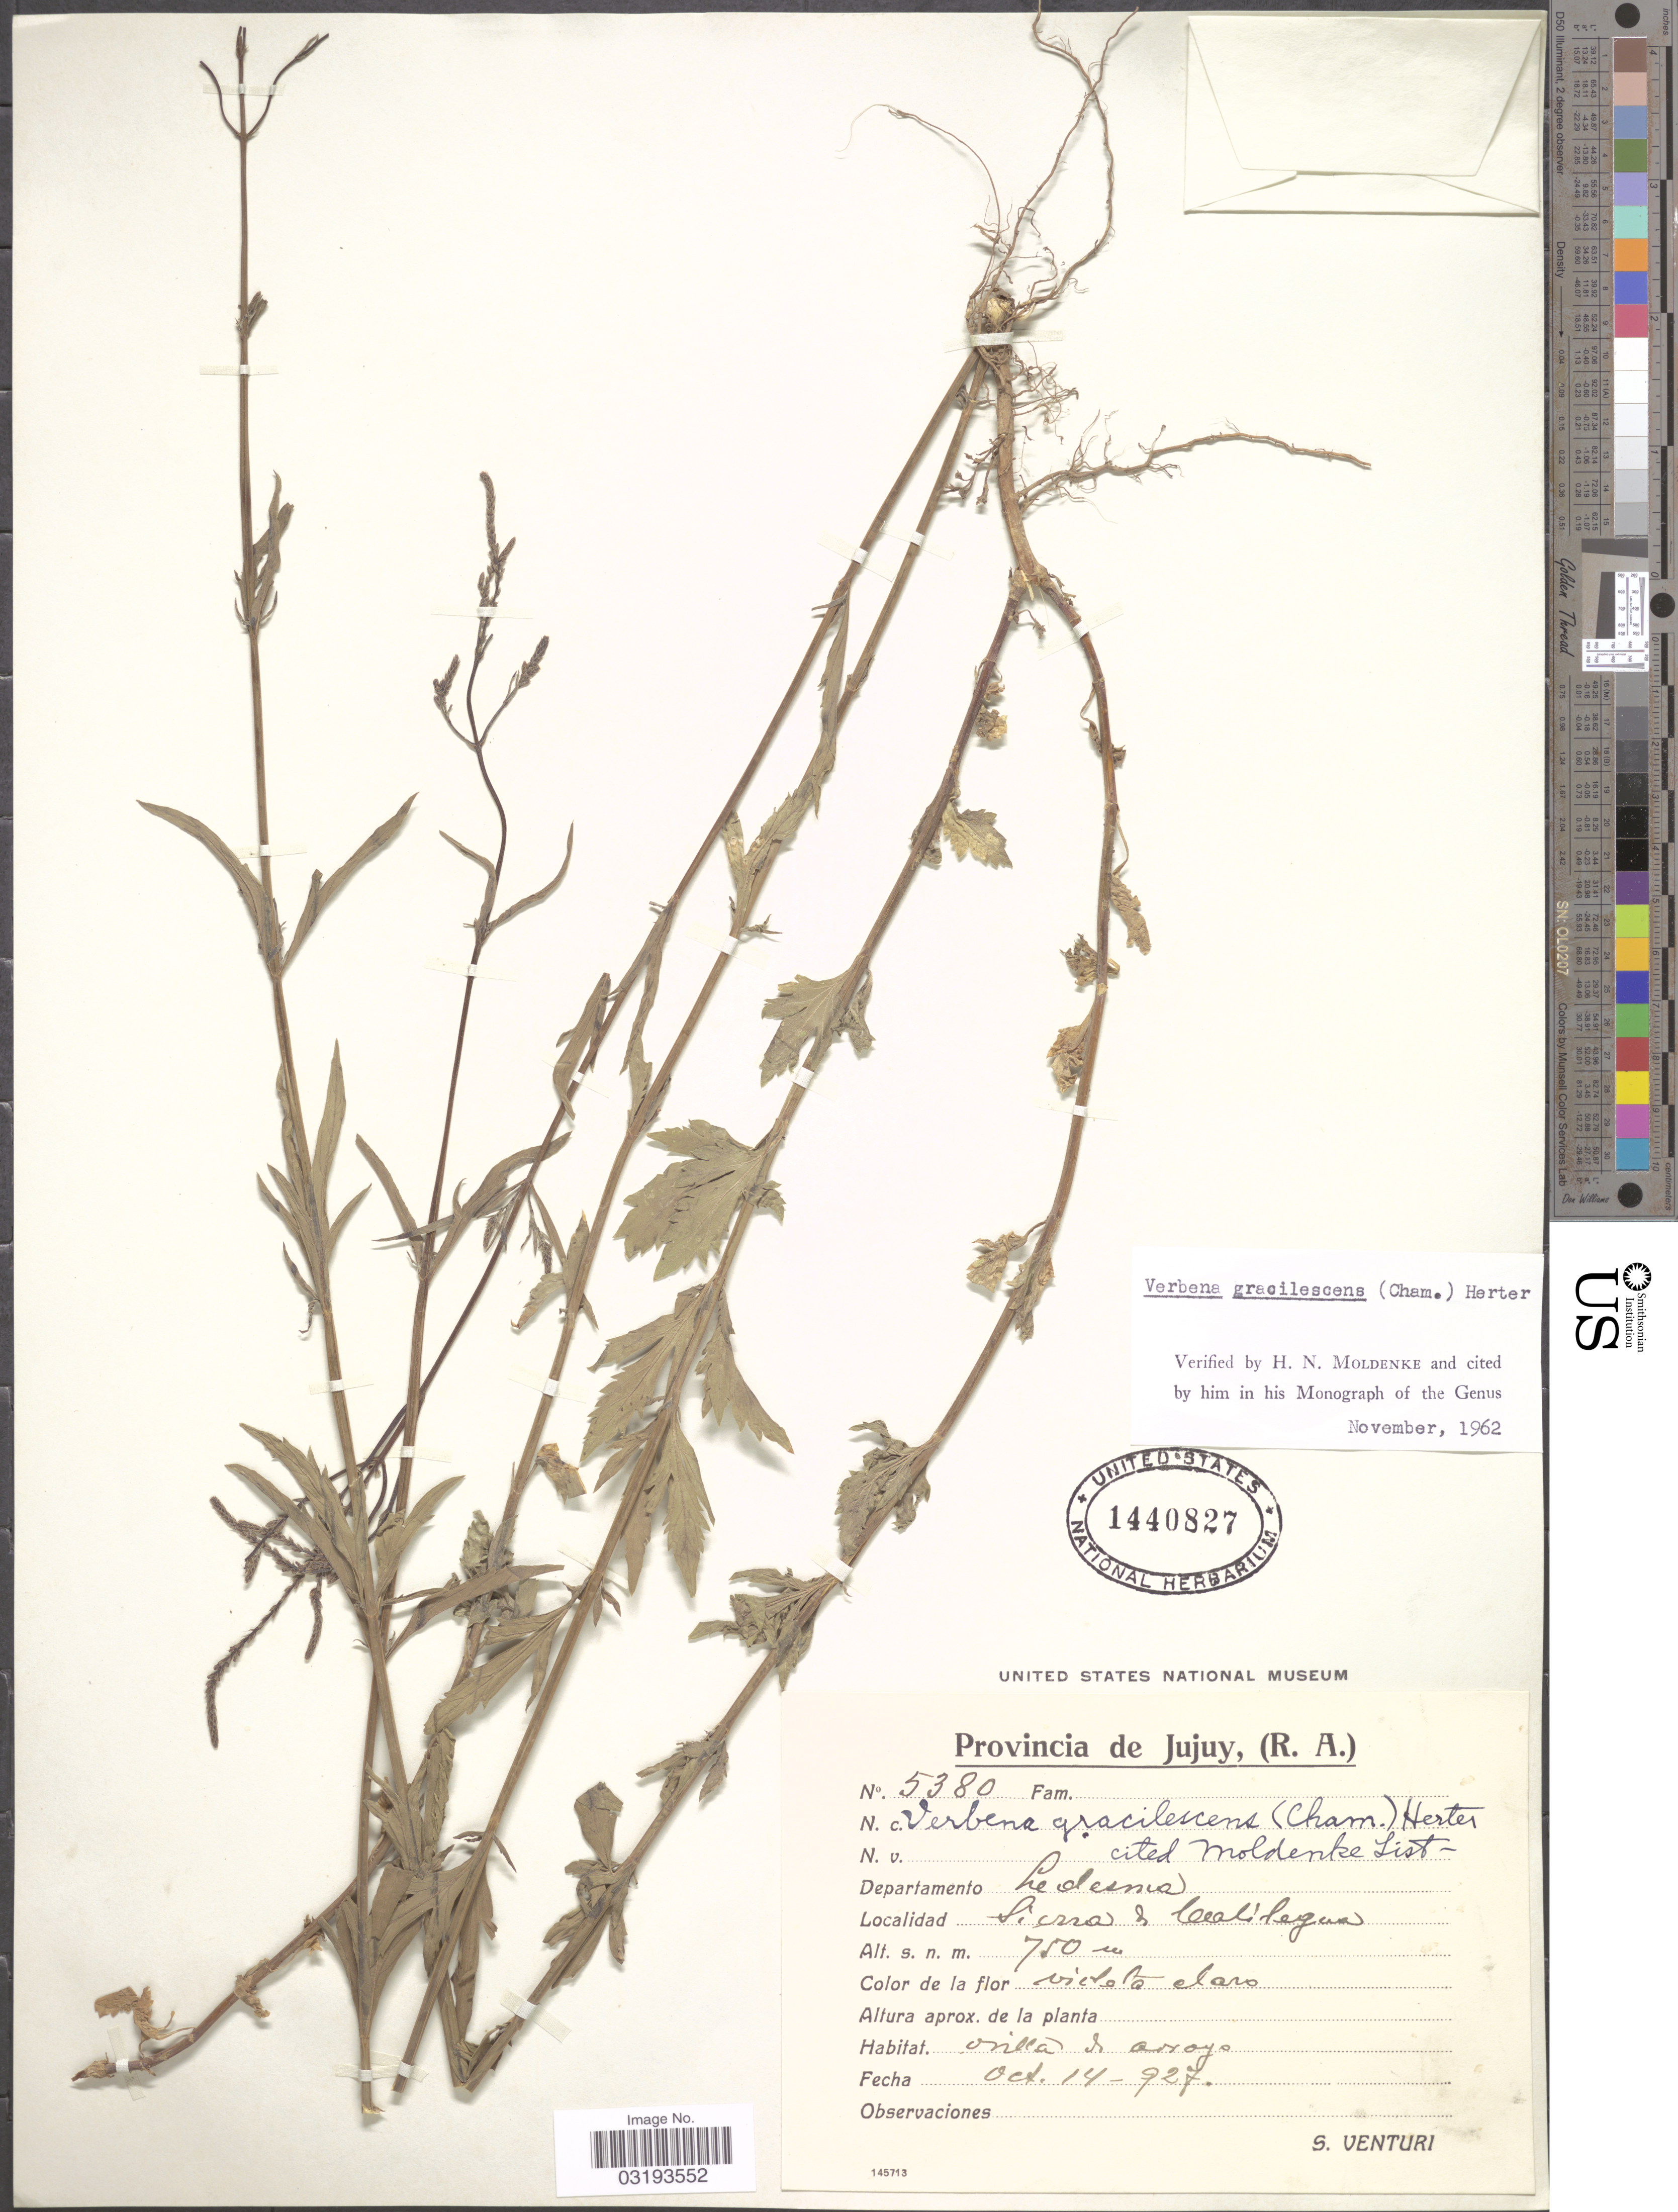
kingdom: Plantae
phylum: Tracheophyta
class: Magnoliopsida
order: Lamiales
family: Verbenaceae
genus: Verbena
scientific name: Verbena gracilescens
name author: (Cham.) Herter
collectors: S. Venturi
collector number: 5380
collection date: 1927-10-14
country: Argentina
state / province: Jujuy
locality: Departamento Ledesma. Sierra de Calilegua.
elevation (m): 750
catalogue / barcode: US 1440827